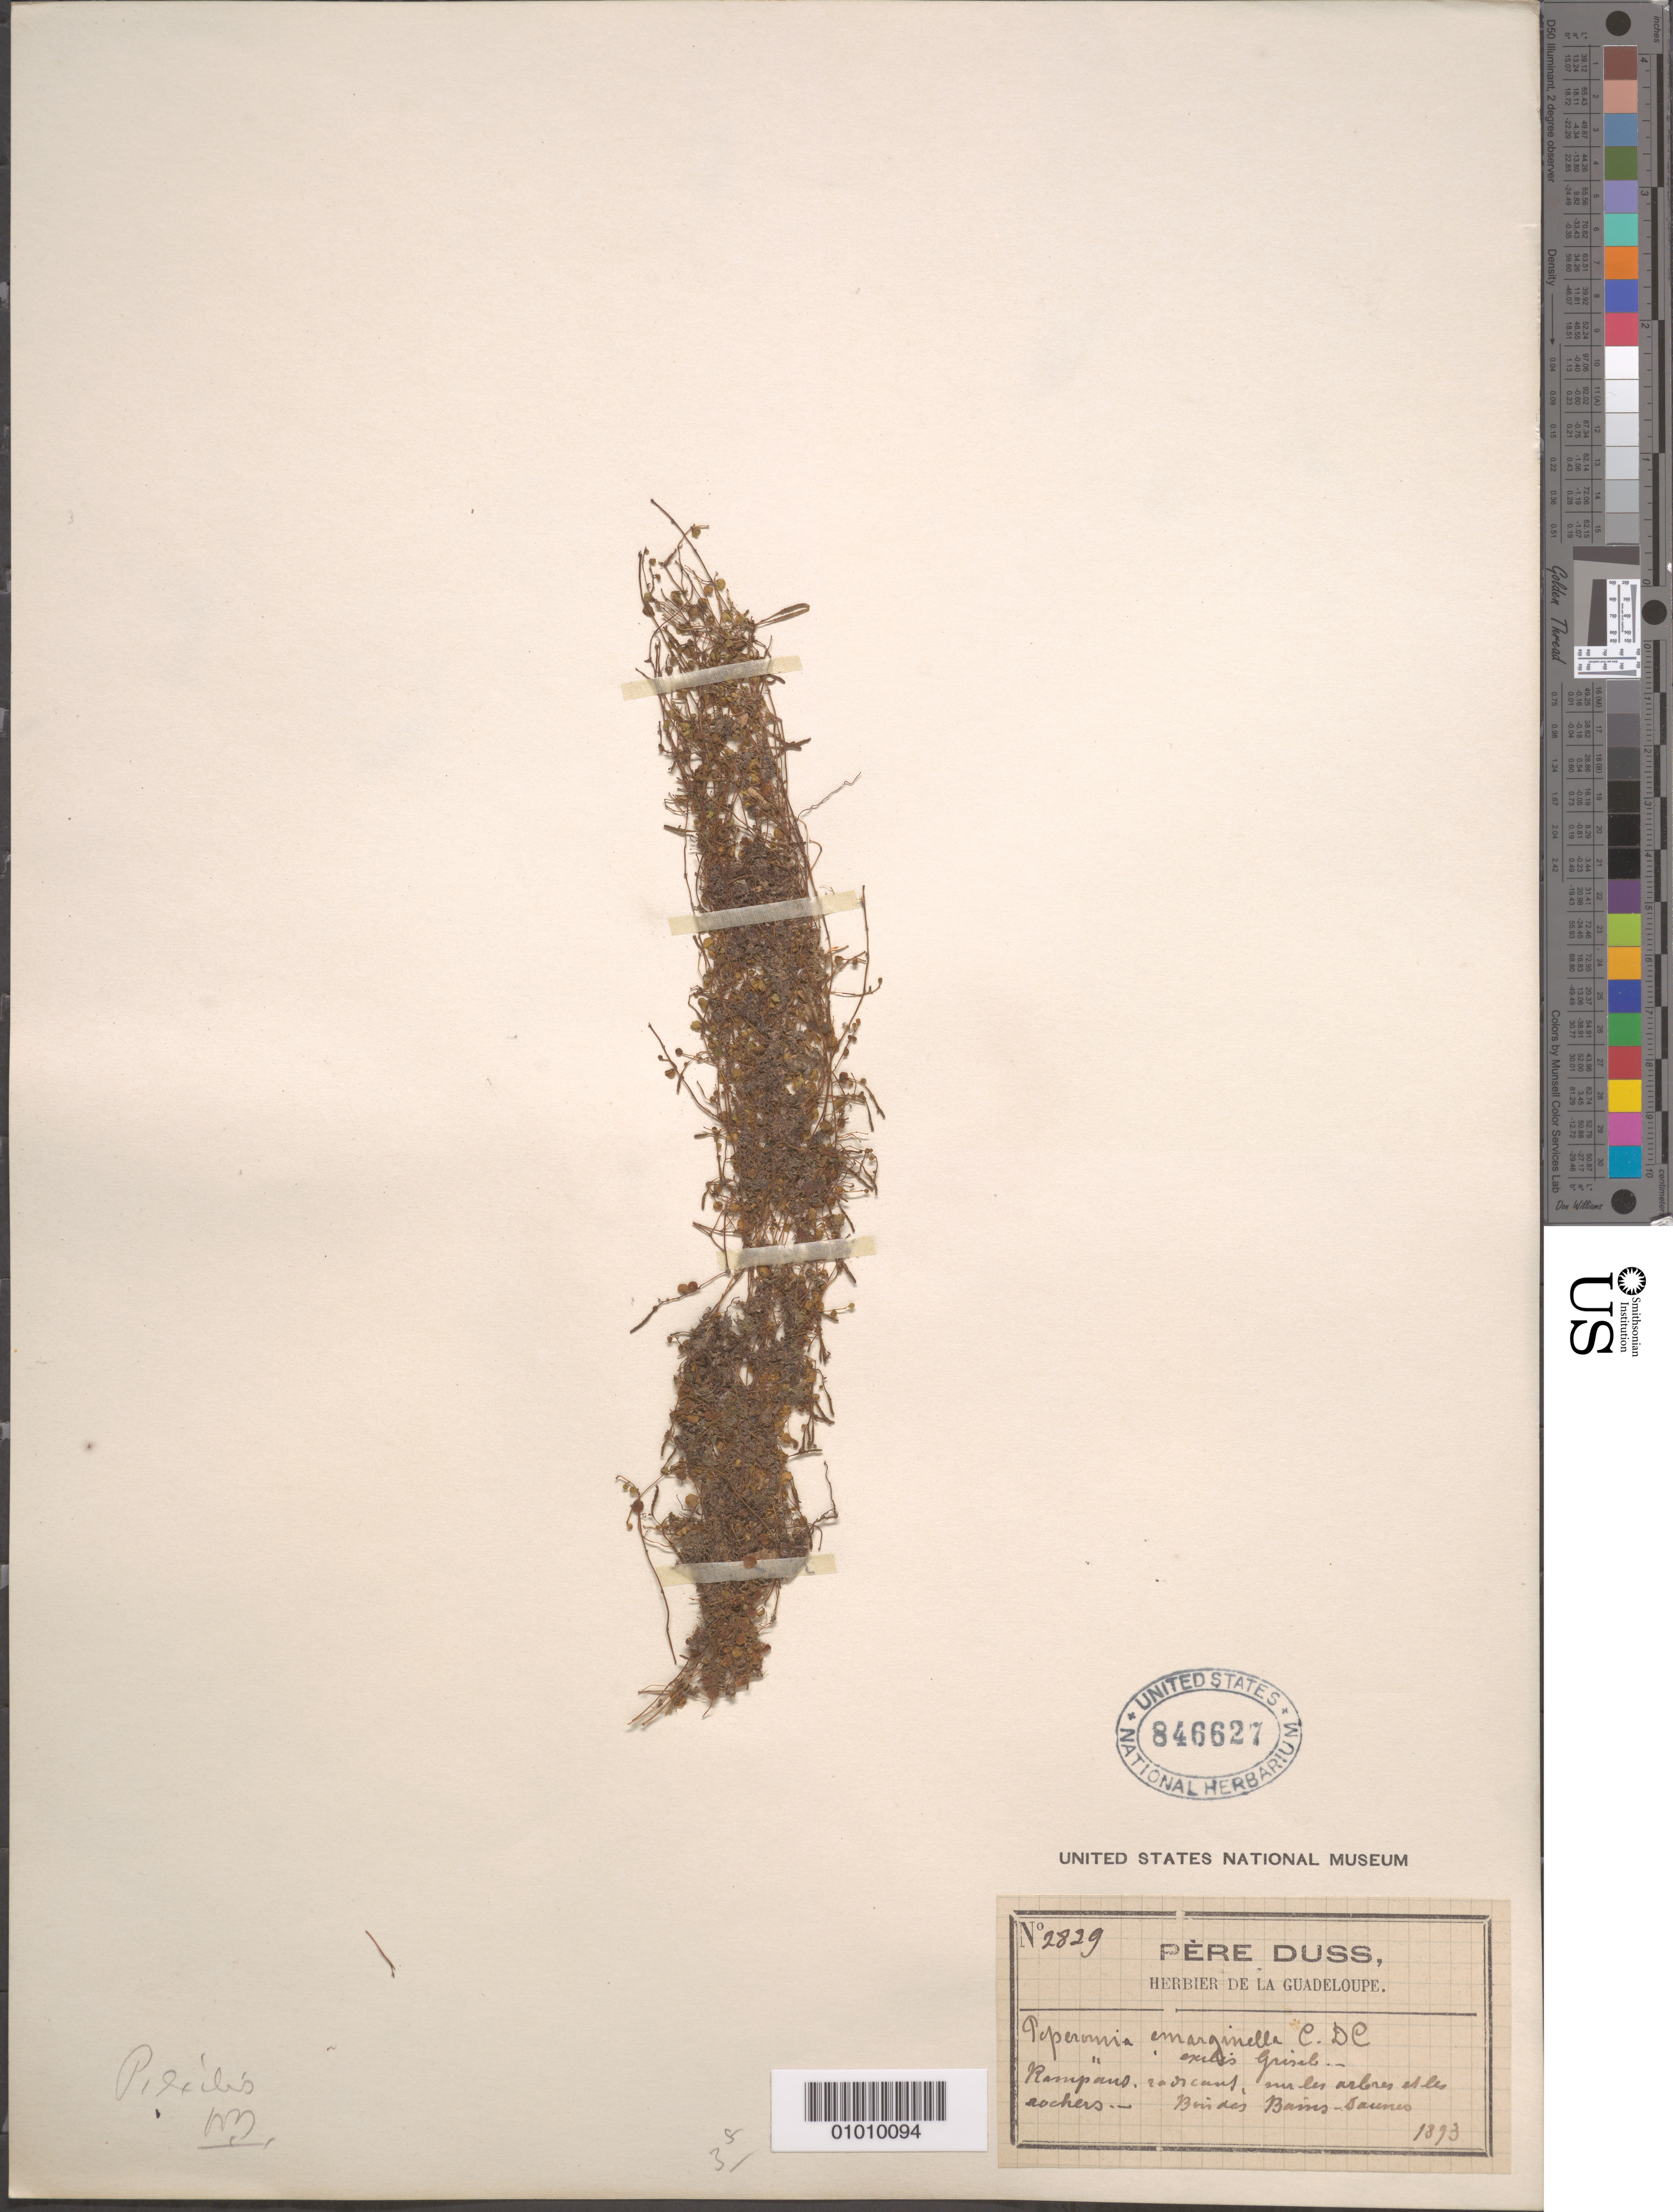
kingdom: Plantae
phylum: Tracheophyta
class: Magnoliopsida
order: Piperales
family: Piperaceae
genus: Peperomia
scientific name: Peperomia emarginella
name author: (Sw. ex Wikstr.) C. DC.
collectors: Père Duss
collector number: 2829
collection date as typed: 1893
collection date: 1893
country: Guadeloupe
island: Basse Terre [Guadeloupe]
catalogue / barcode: US 846627